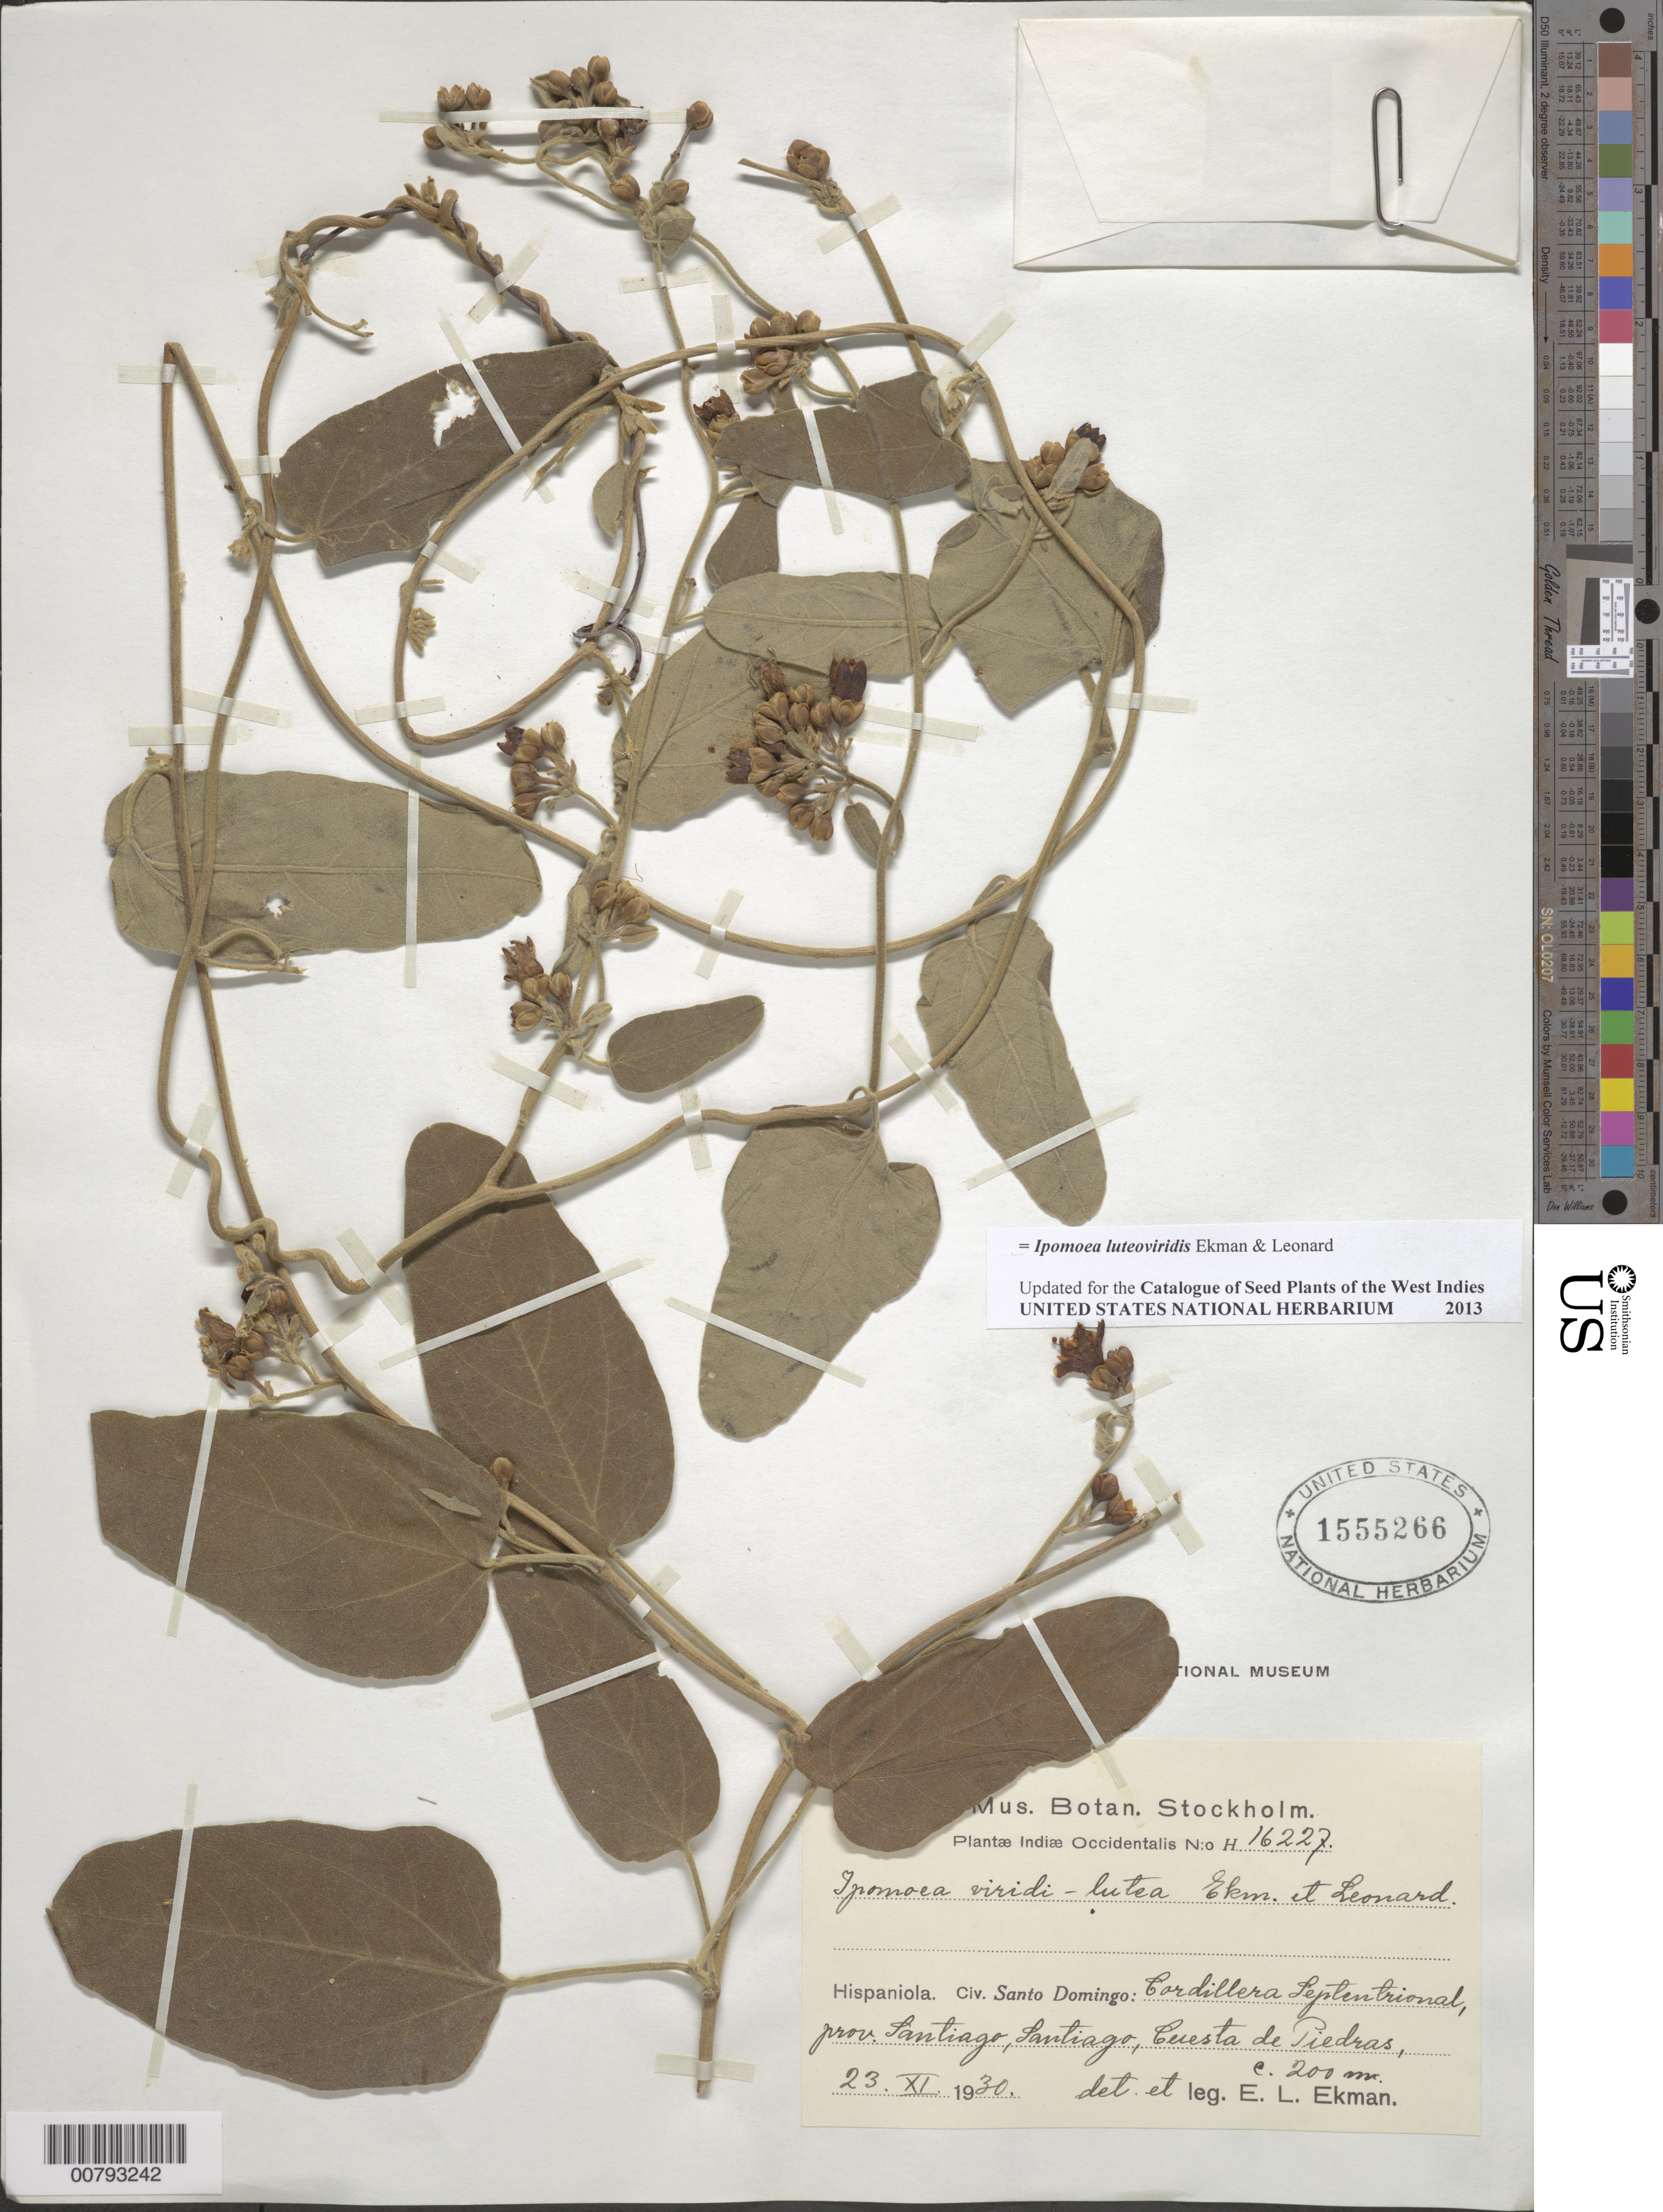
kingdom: Plantae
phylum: Tracheophyta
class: Magnoliopsida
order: Solanales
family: Convolvulaceae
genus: Ipomoea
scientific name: Ipomoea luteoviridis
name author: Ekman & Leonard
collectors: E. L. Ekman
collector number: H 16227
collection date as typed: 23 Jun 1930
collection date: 1930-06-23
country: Dominican Republic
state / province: Santiago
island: Hispaniola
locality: Cordillera Septentrional, Santiago, Cuesta de Piedras.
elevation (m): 200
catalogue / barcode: US 1555266